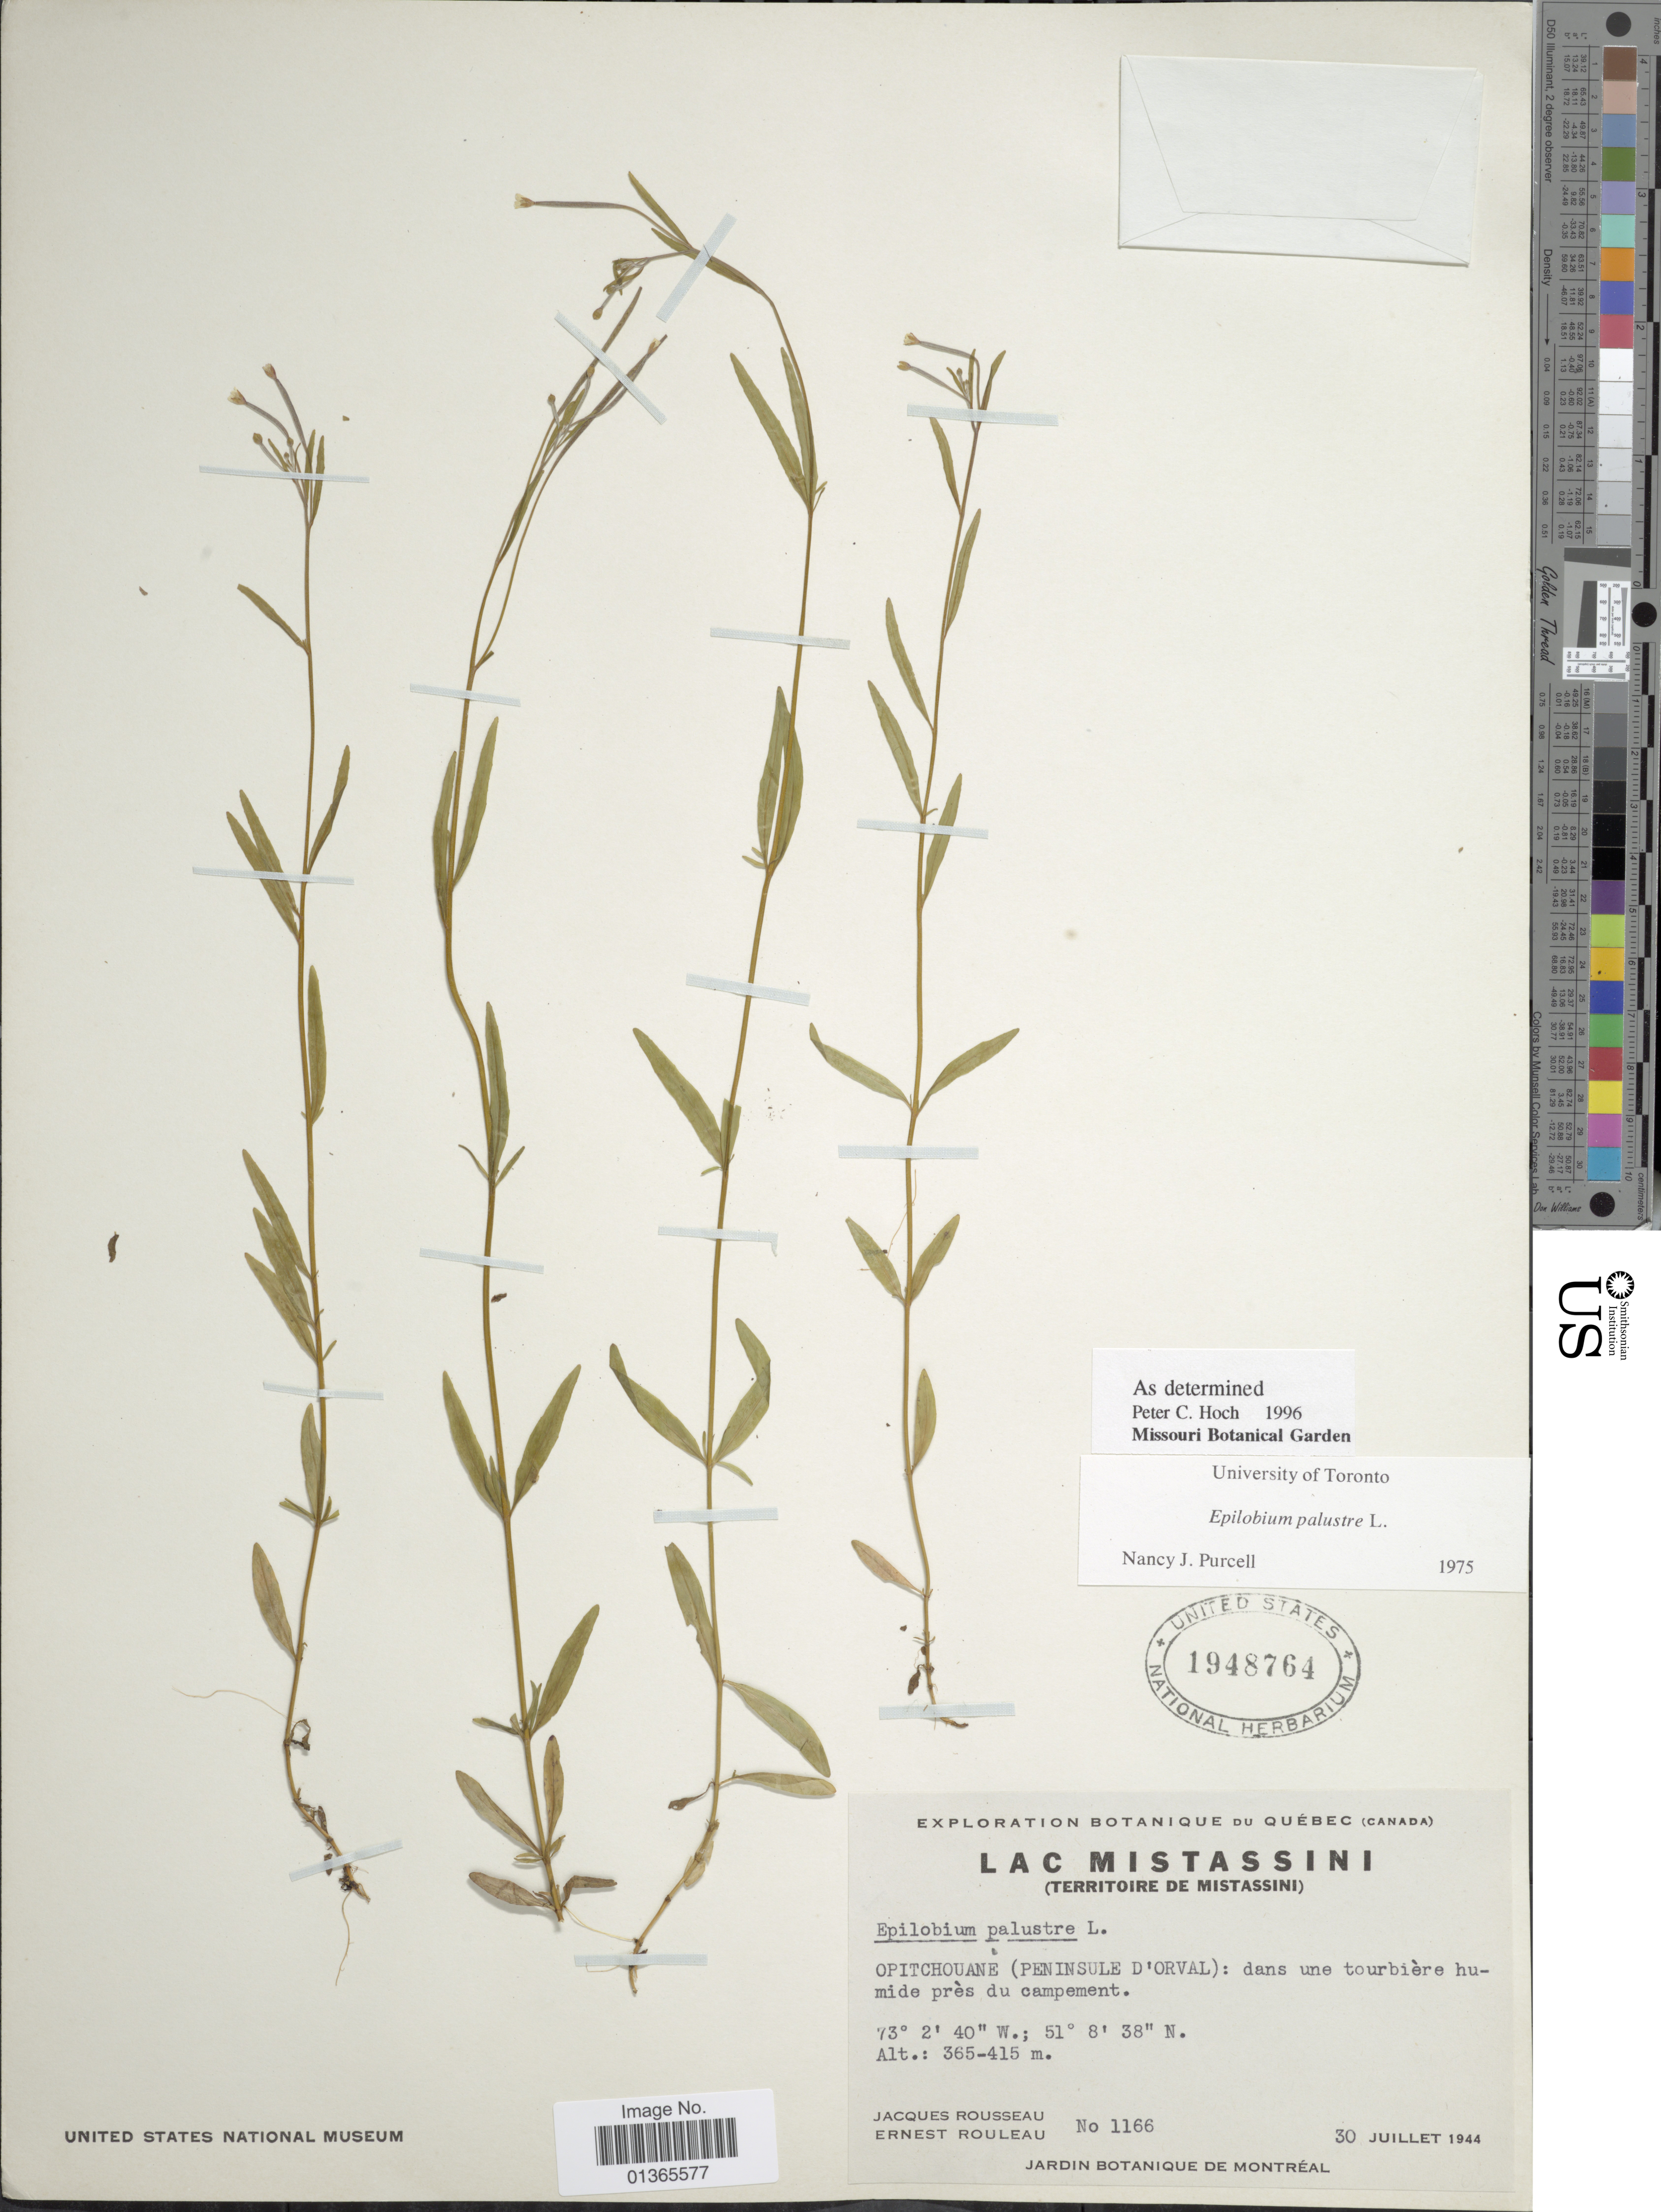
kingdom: Plantae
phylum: Tracheophyta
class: Magnoliopsida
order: Myrtales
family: Onagraceae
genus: Epilobium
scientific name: Epilobium palustre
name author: L.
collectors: J. Rousseau & J. Rouleau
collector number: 1166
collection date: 1944-07-30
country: Canada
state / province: Quebec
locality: Territoitre de Mistassini, Lac Mistassini. Opitchouane (Peninsule D'Orval): dans une tourbière humide près du campement.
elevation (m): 365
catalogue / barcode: US 1948764